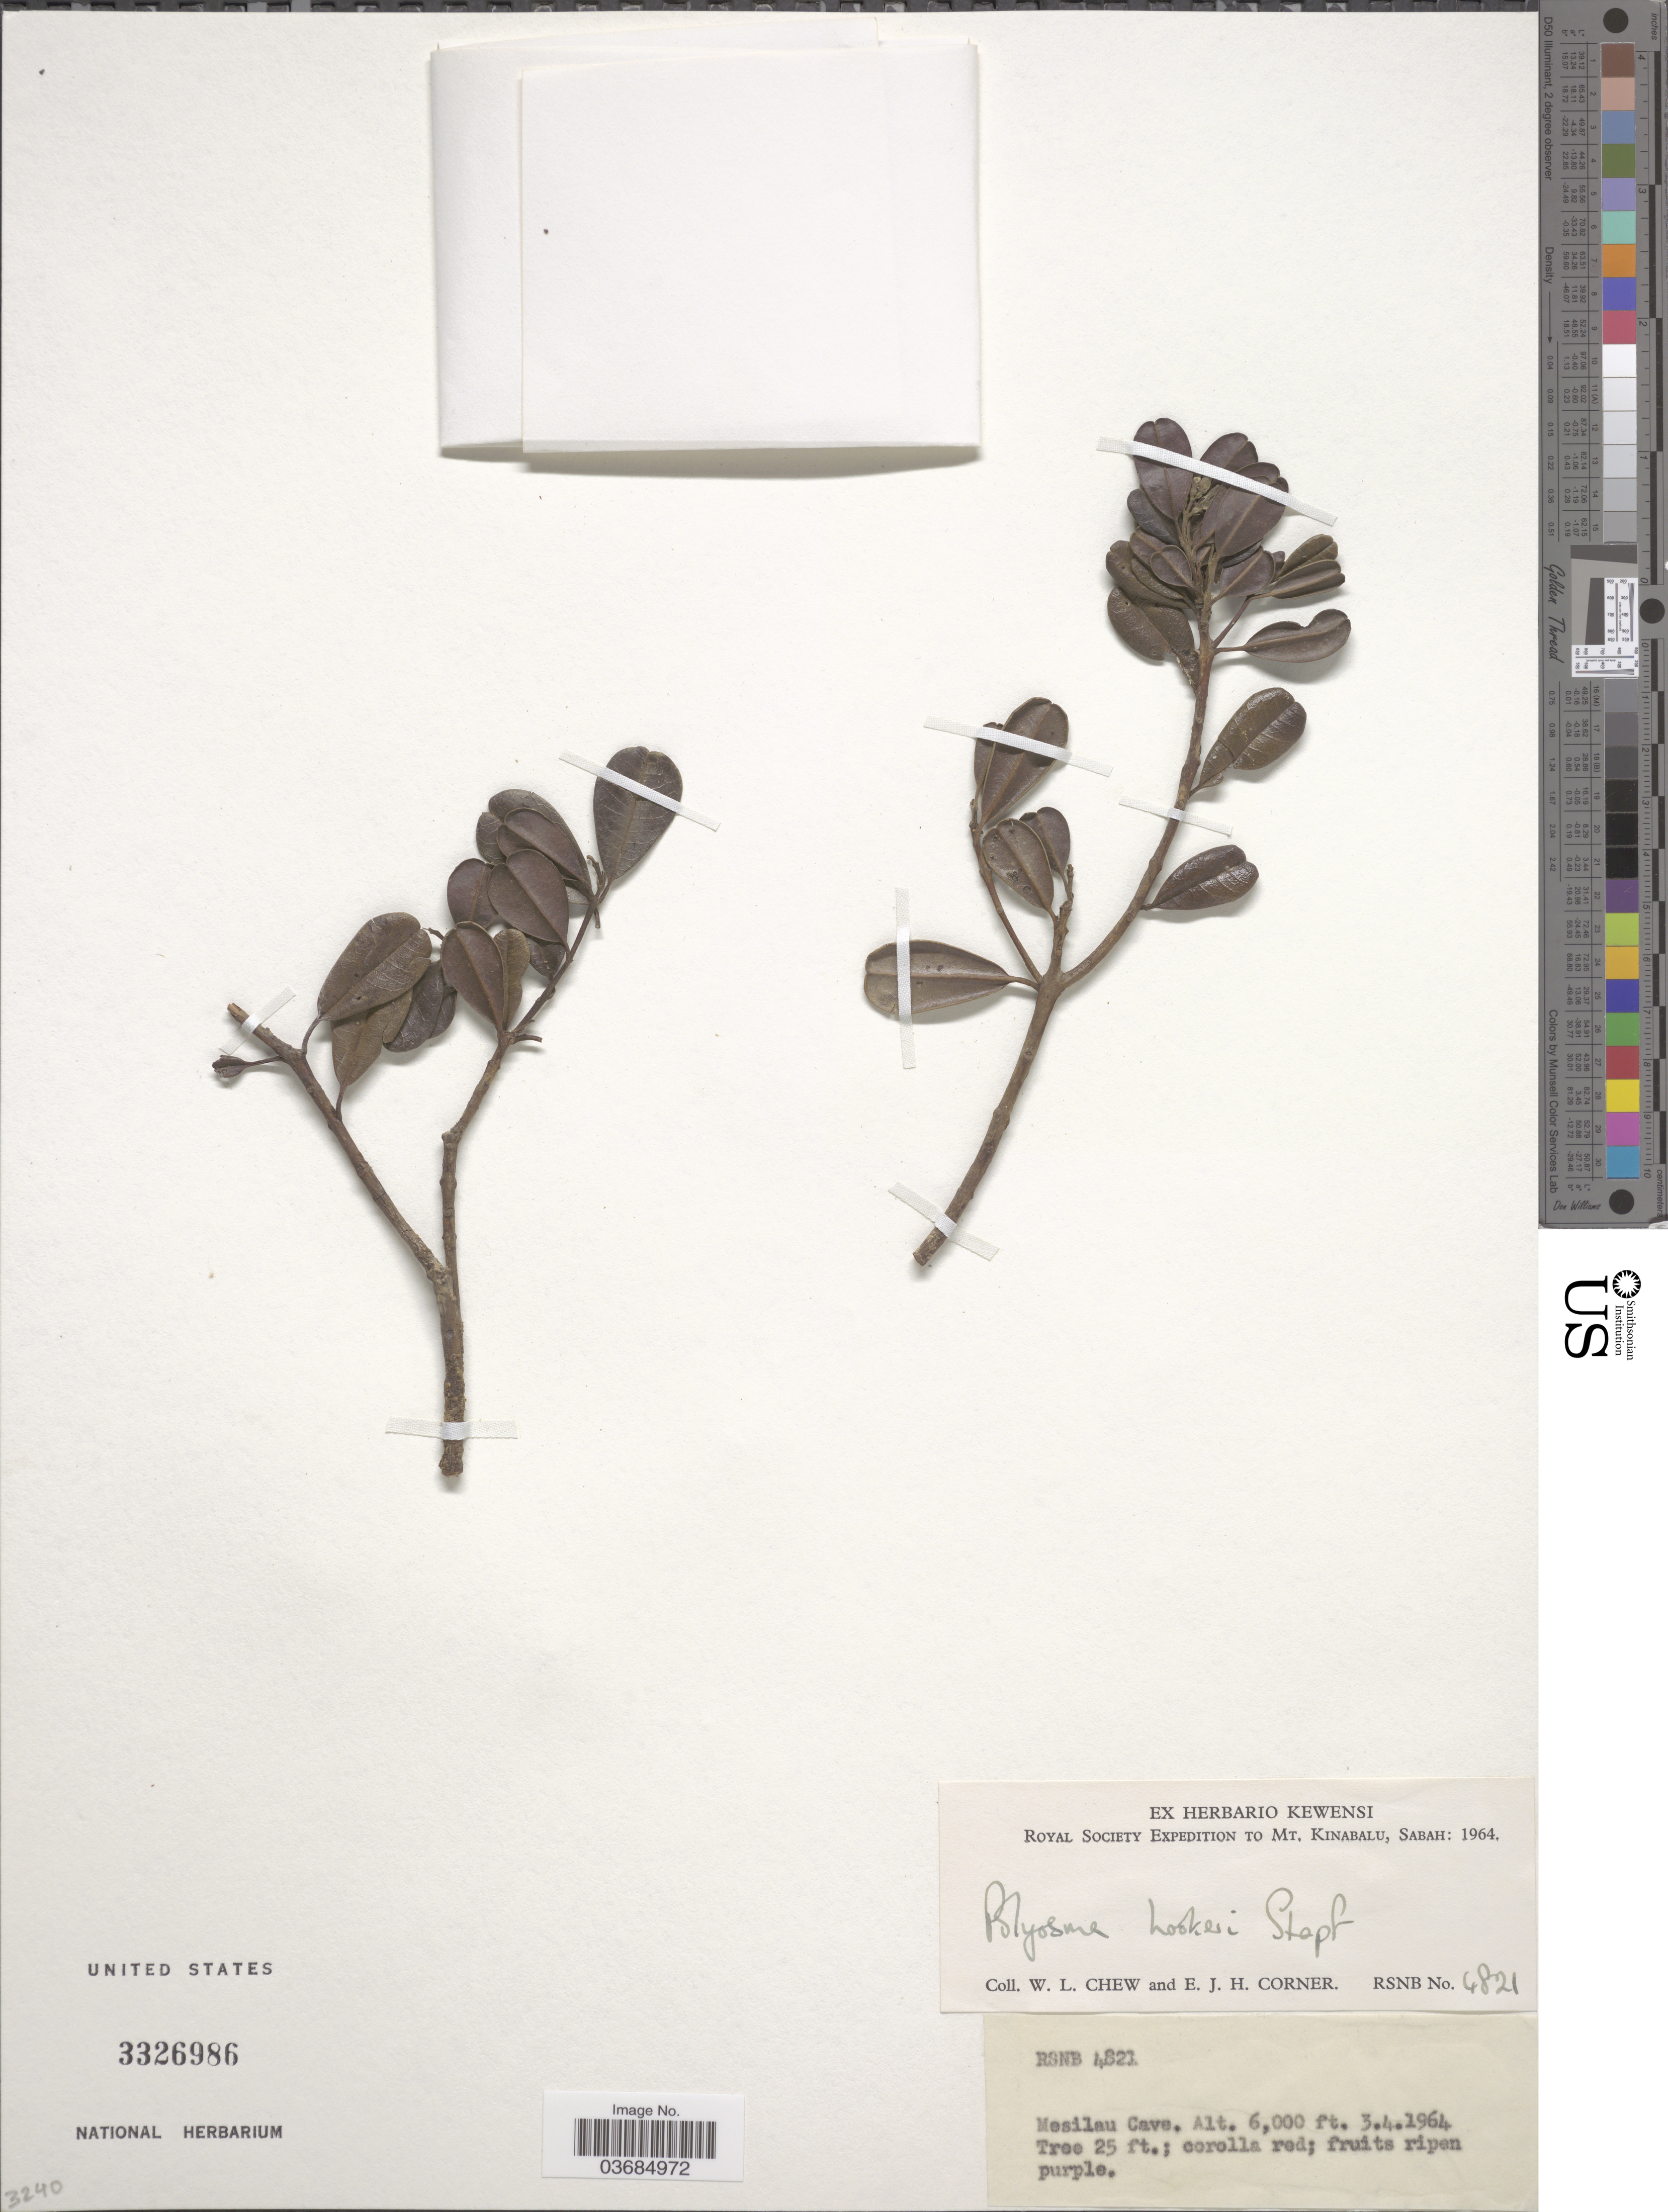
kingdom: Plantae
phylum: Tracheophyta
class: Magnoliopsida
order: Escalloniales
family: Escalloniaceae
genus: Polyosma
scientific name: Polyosma hookeri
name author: Stapf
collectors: W. Chew & E. Corner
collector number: RSNB4821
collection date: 1964-04-03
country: Malaysia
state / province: Sabah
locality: Royal Society Expedition to Mt. Kinabalu, Sabah: 1964. Mesilau Cave.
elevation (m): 1829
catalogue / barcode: US 3326986